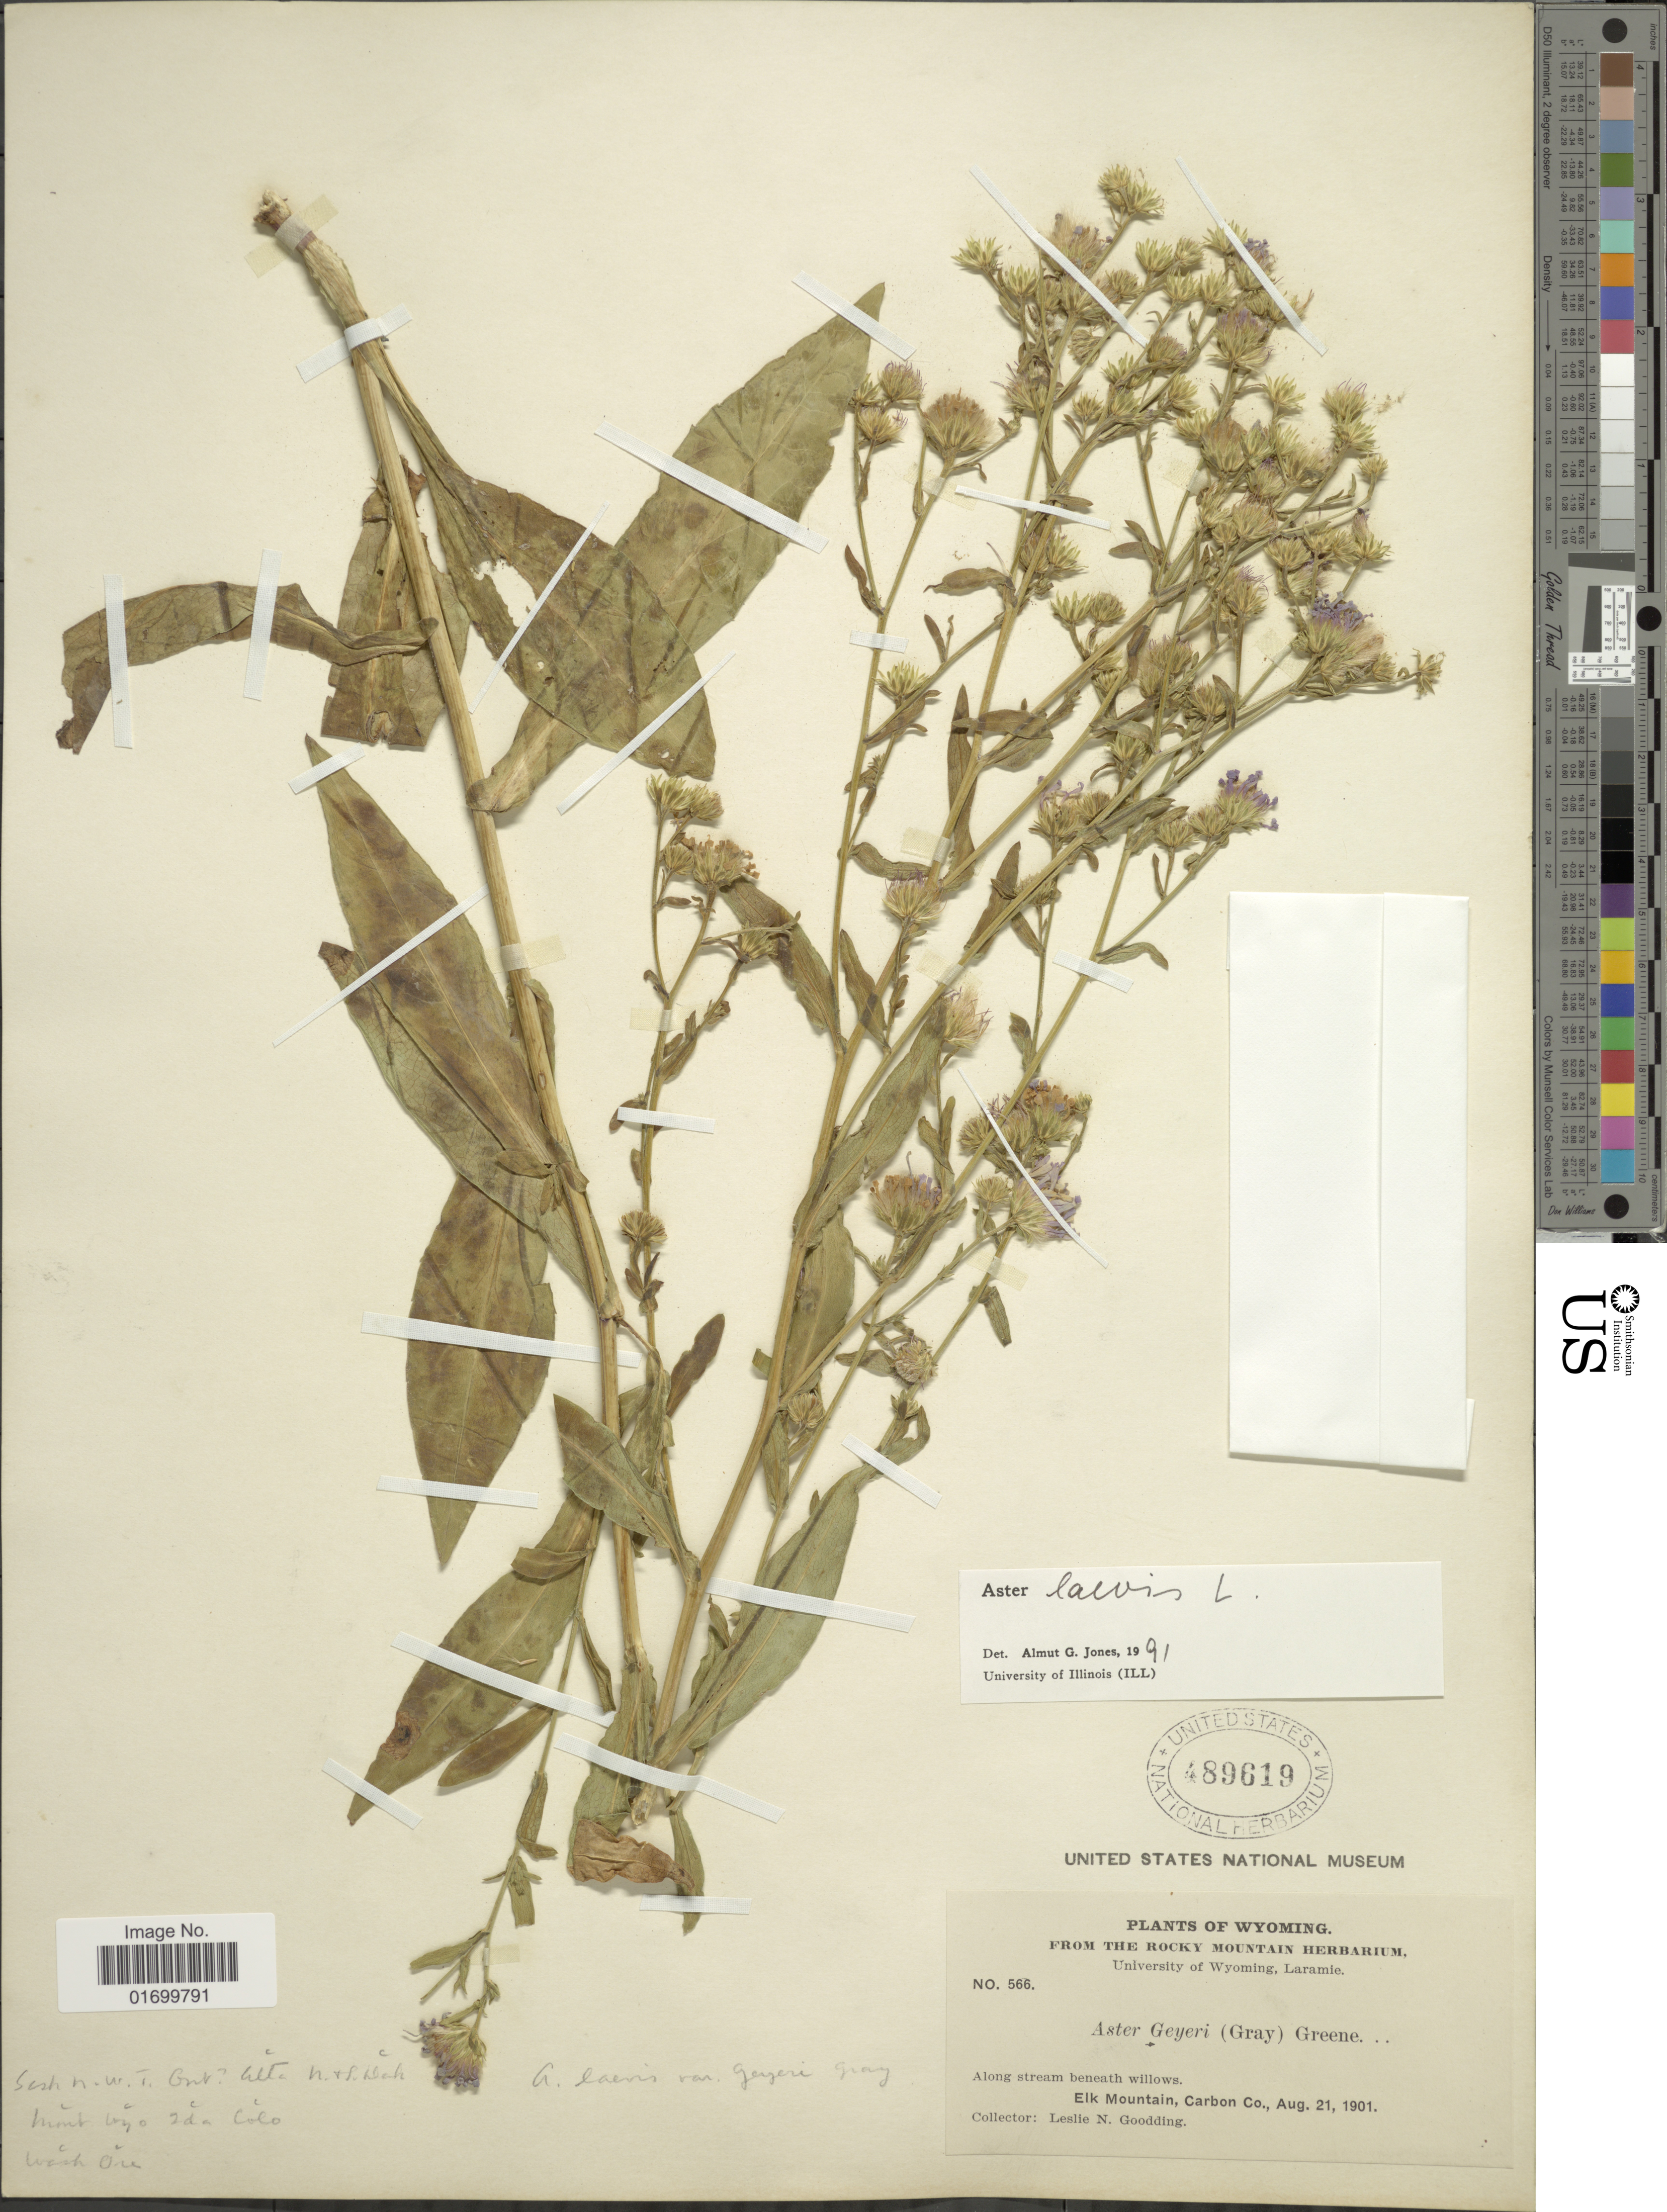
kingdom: Plantae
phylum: Tracheophyta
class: Magnoliopsida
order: Asterales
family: Asteraceae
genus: Symphyotrichum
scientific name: Symphyotrichum laeve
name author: (L.) Á. Löve & D. Löve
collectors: L. Godding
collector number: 566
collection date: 1901-08-21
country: United States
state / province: Wyoming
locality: Along stream beneath willows. Elk Mountain, Carbon Co.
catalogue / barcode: US 489619